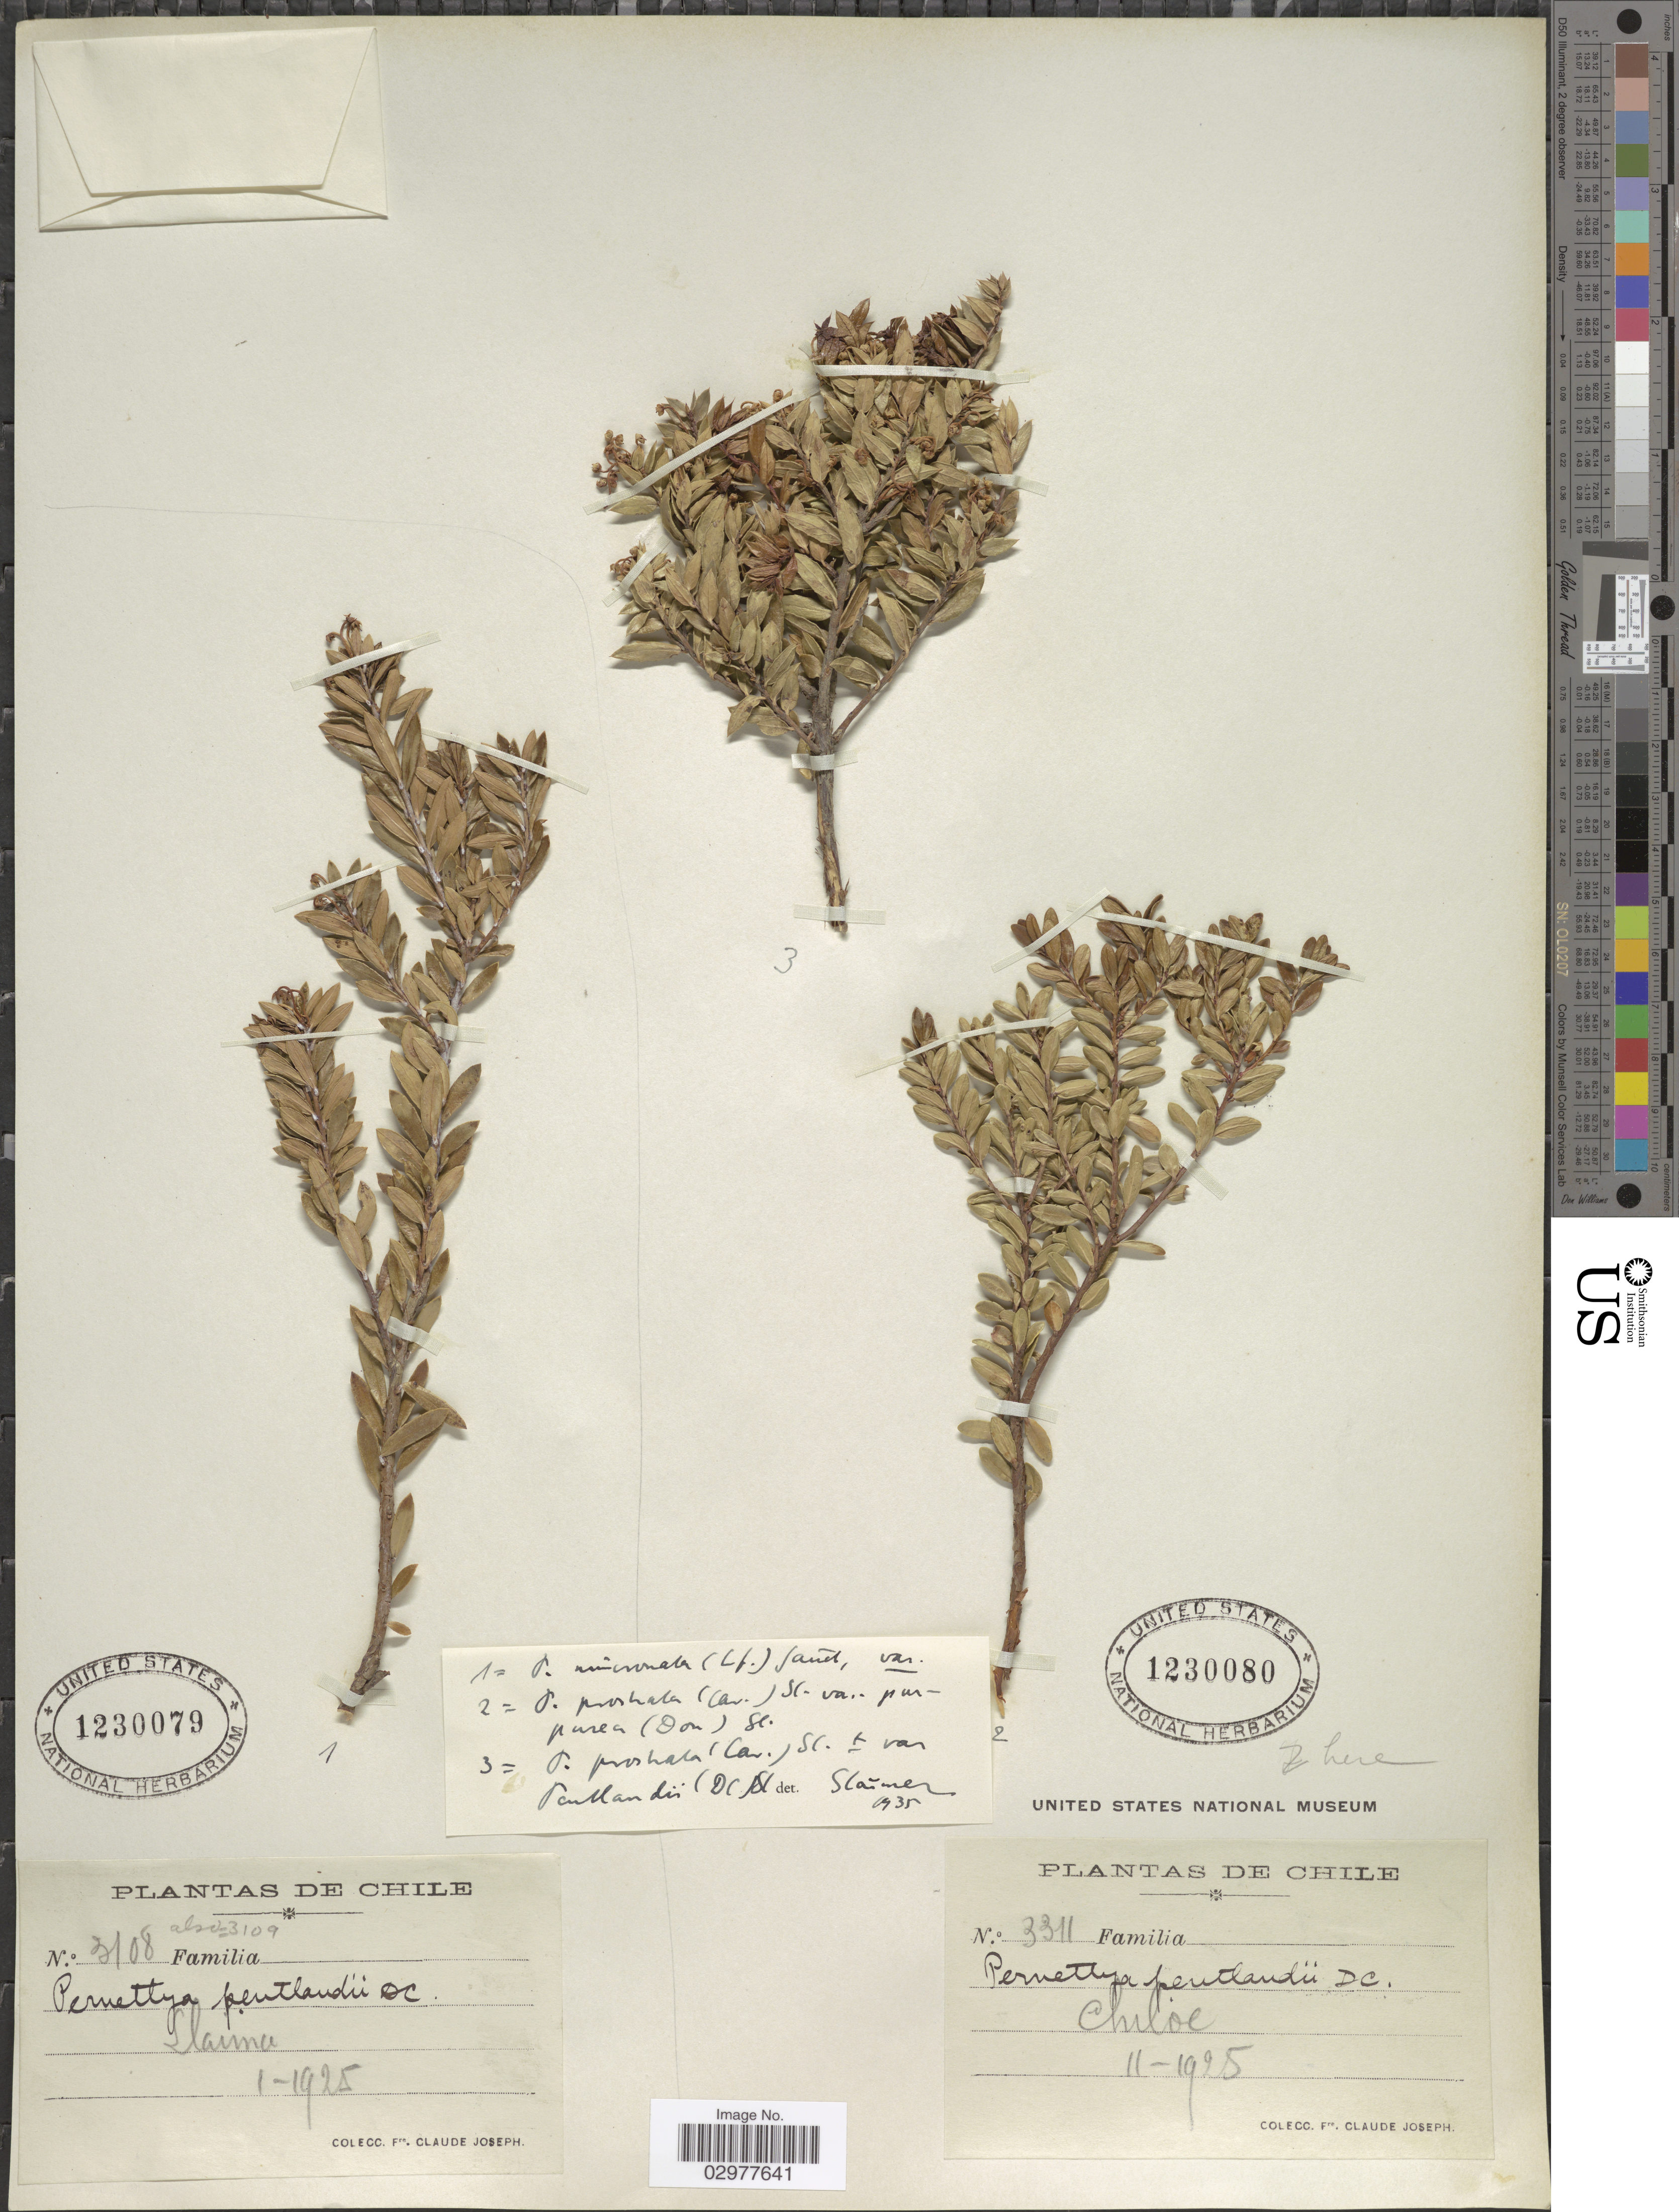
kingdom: Plantae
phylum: Tracheophyta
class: Magnoliopsida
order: Ericales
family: Ericaceae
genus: Pernettya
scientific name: Pernettya poeppigii var. poeppigii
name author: (DC.) Klotzsch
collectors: Bro. Claude-Joseph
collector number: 3311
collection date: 1925-11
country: Chile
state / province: Arica y Parinacota (XV)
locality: Chiloe.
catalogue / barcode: US 1230080-2